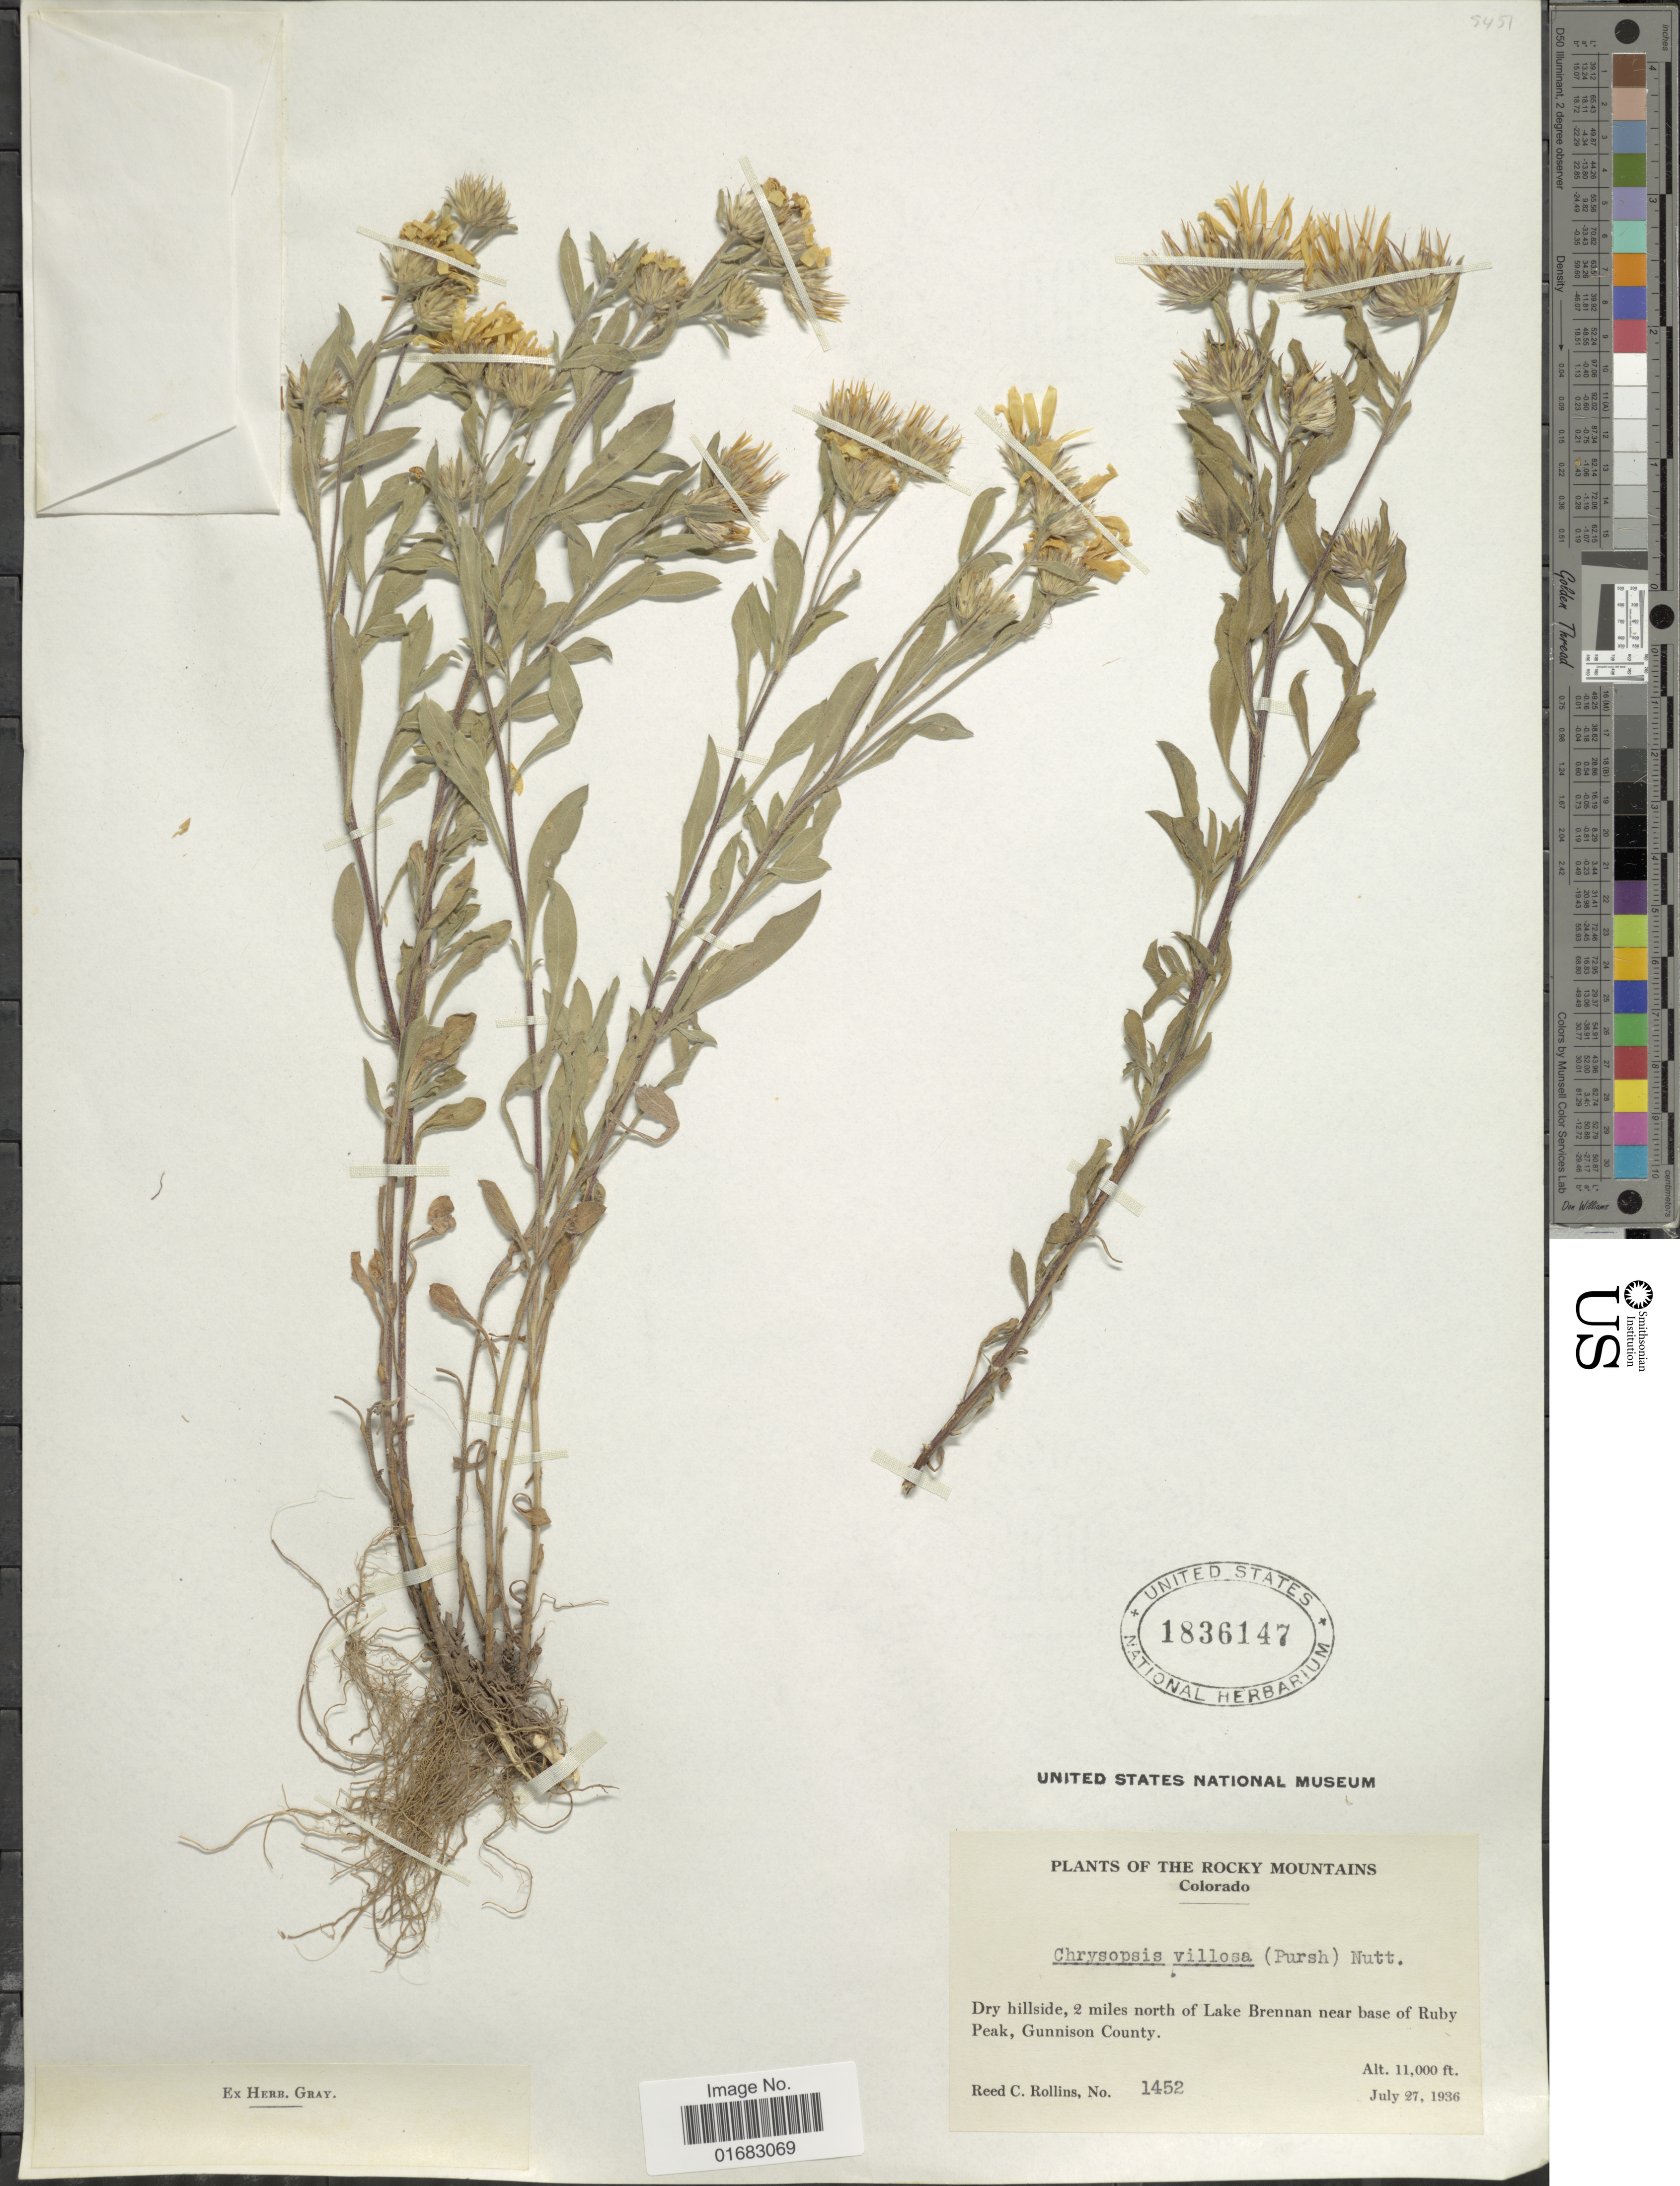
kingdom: Plantae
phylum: Tracheophyta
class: Magnoliopsida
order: Asterales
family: Asteraceae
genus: Heterotheca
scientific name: Heterotheca villosa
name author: (Pursh) Shinners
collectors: R. C. Rollins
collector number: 1452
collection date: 1936-07-27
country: United States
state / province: Colorado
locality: Colorado. Dry hillside, 2 miles north of Lake Brennan near base of Ruby Peak, Gunnison County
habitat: dry hillside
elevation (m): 3353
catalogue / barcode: US 1836147